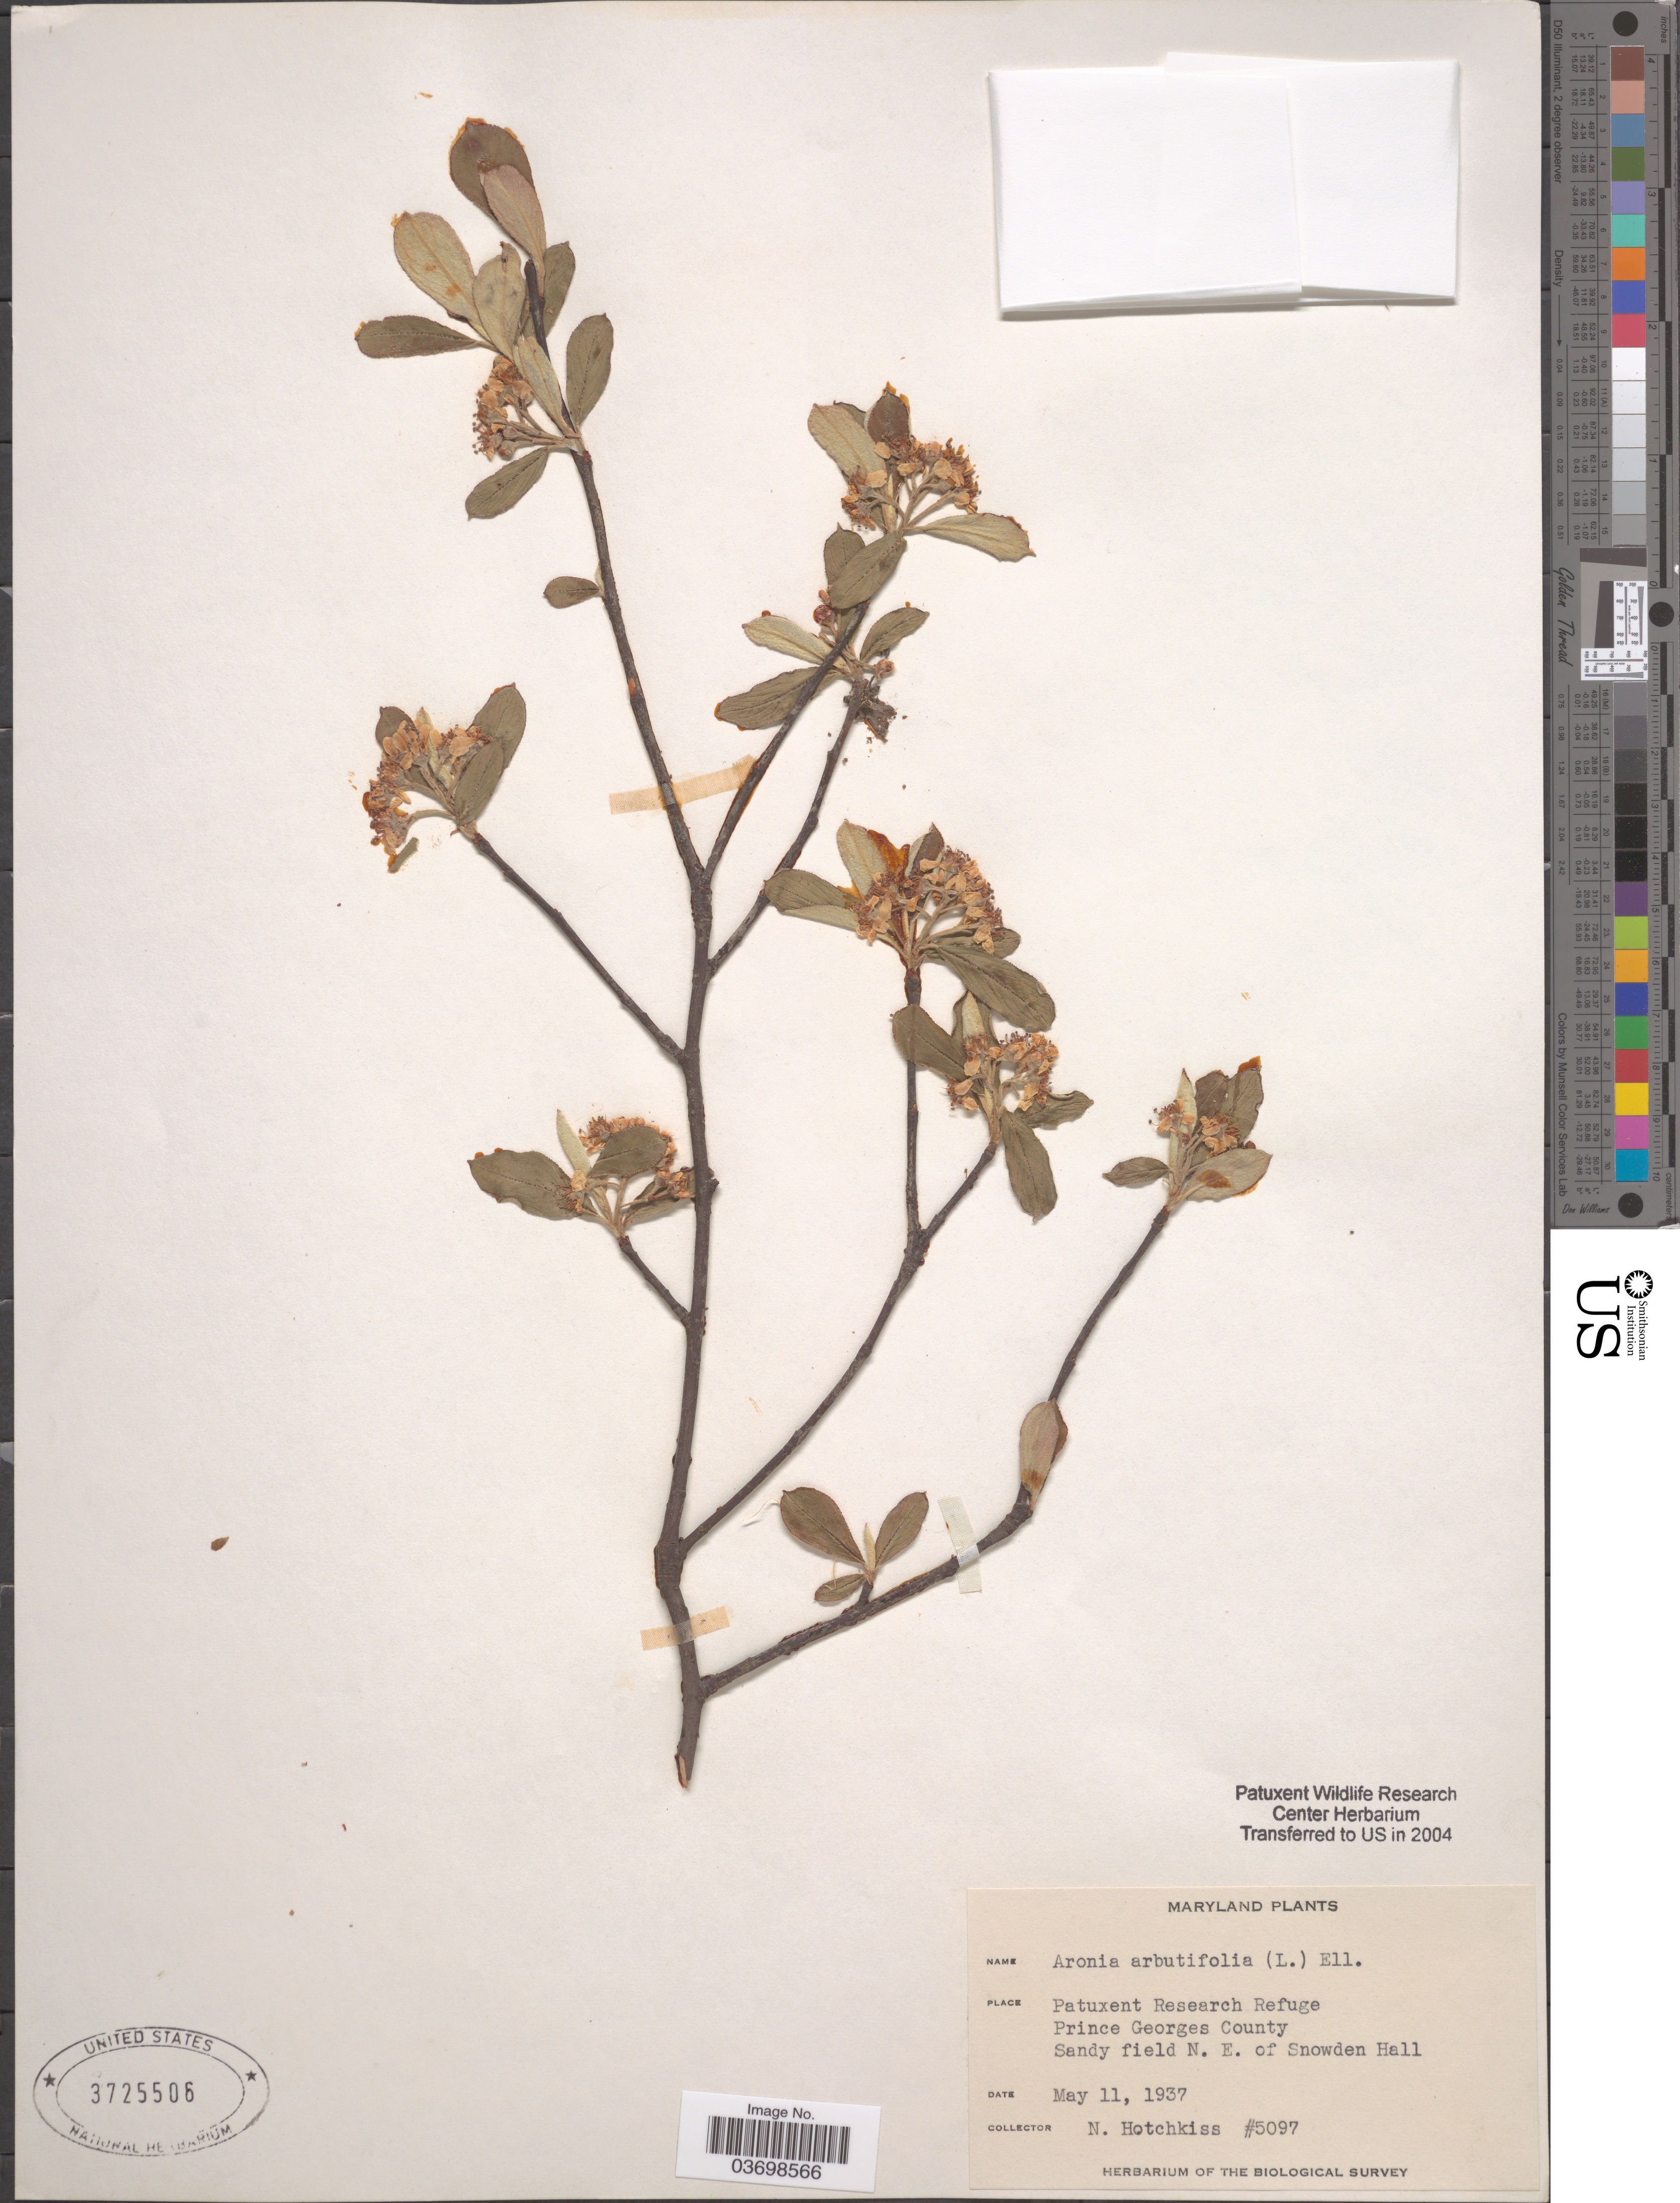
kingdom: Plantae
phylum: Tracheophyta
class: Magnoliopsida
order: Rosales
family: Rosaceae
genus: Aronia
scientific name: Aronia arbutifolia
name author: (L.) Pers.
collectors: N. Hotchkiss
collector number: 5097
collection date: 1937-05-11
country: United States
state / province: Maryland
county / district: Prince George's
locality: Patuxent Research Refuge. Prince Georges County. Sandy field N. E. of Snowden Hell.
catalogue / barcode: US 3725506